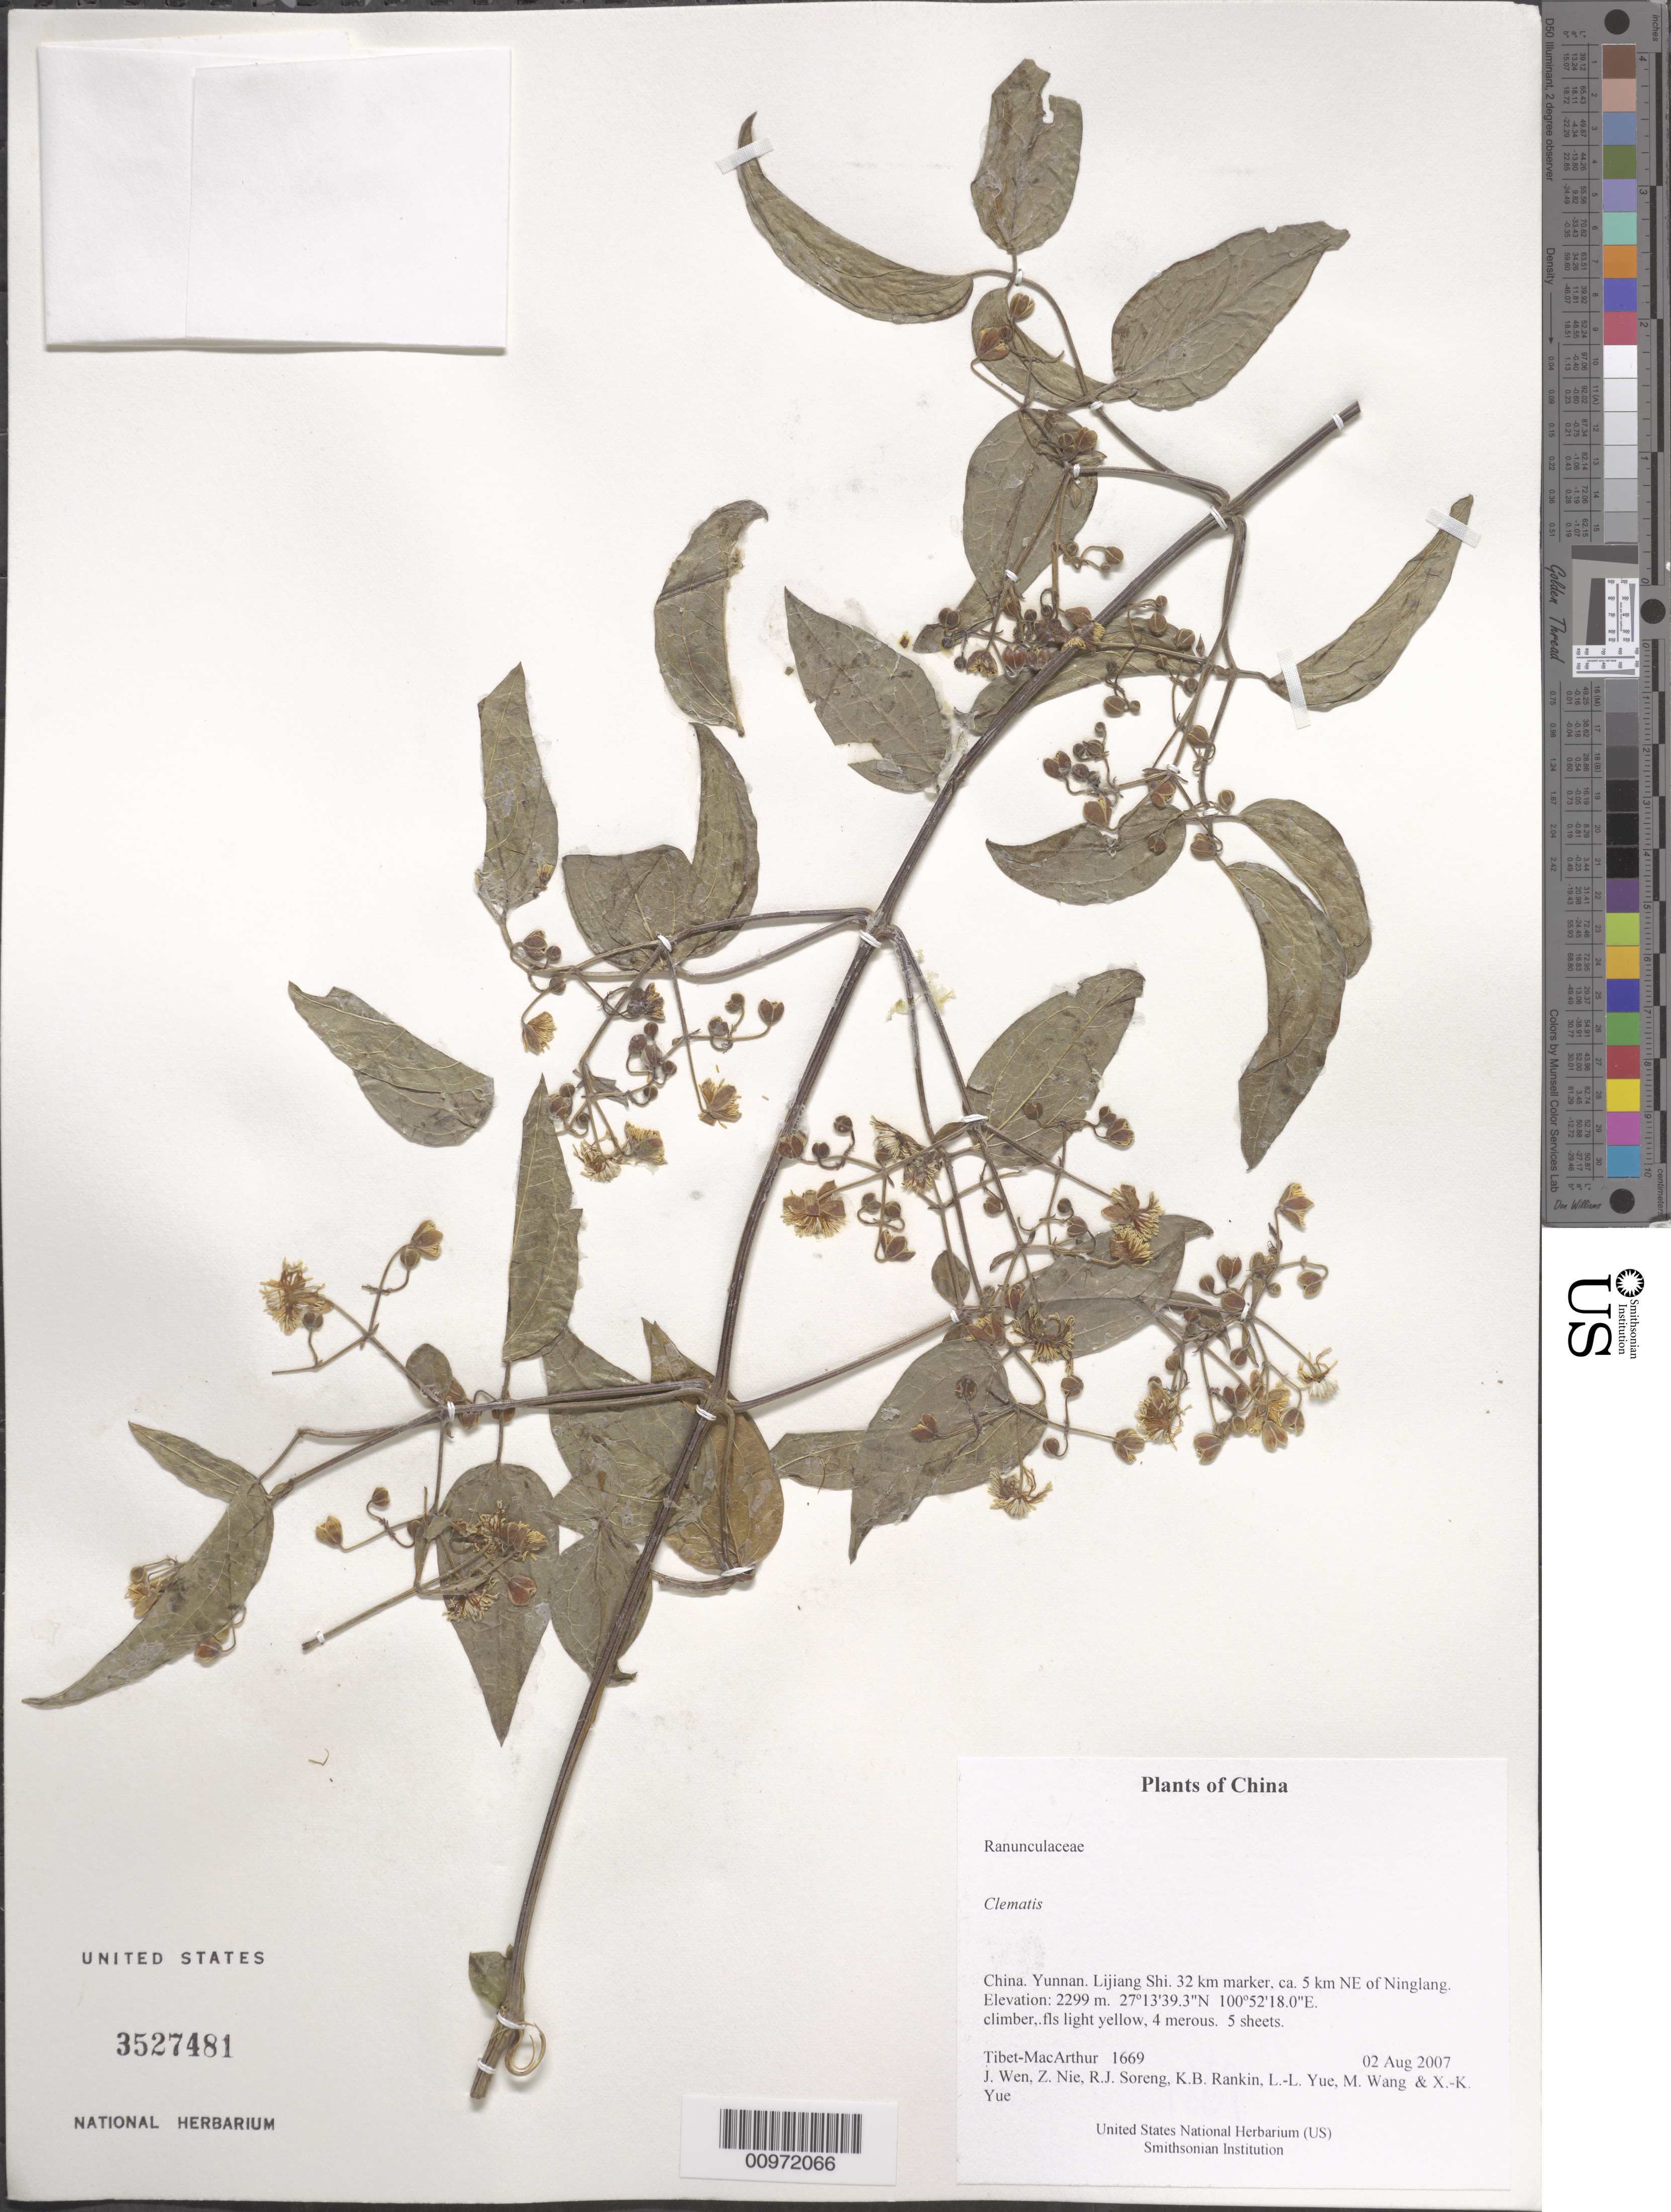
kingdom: Plantae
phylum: Tracheophyta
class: Magnoliopsida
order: Ranunculales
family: Ranunculaceae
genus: Clematis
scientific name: Clematis sp.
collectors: Tibet-MacArthur, J. Wen, Z. Nie, R. J. Soreng, K. Rankin, L. Yue, M. Wang & X. Yue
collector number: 1669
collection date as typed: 02 Aug 2007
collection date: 2007-08-02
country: China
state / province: Yunnan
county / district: Lijiang Shi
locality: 32 km marker, ca. 5 km NE of Ninglang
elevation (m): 2299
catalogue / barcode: US 3527481